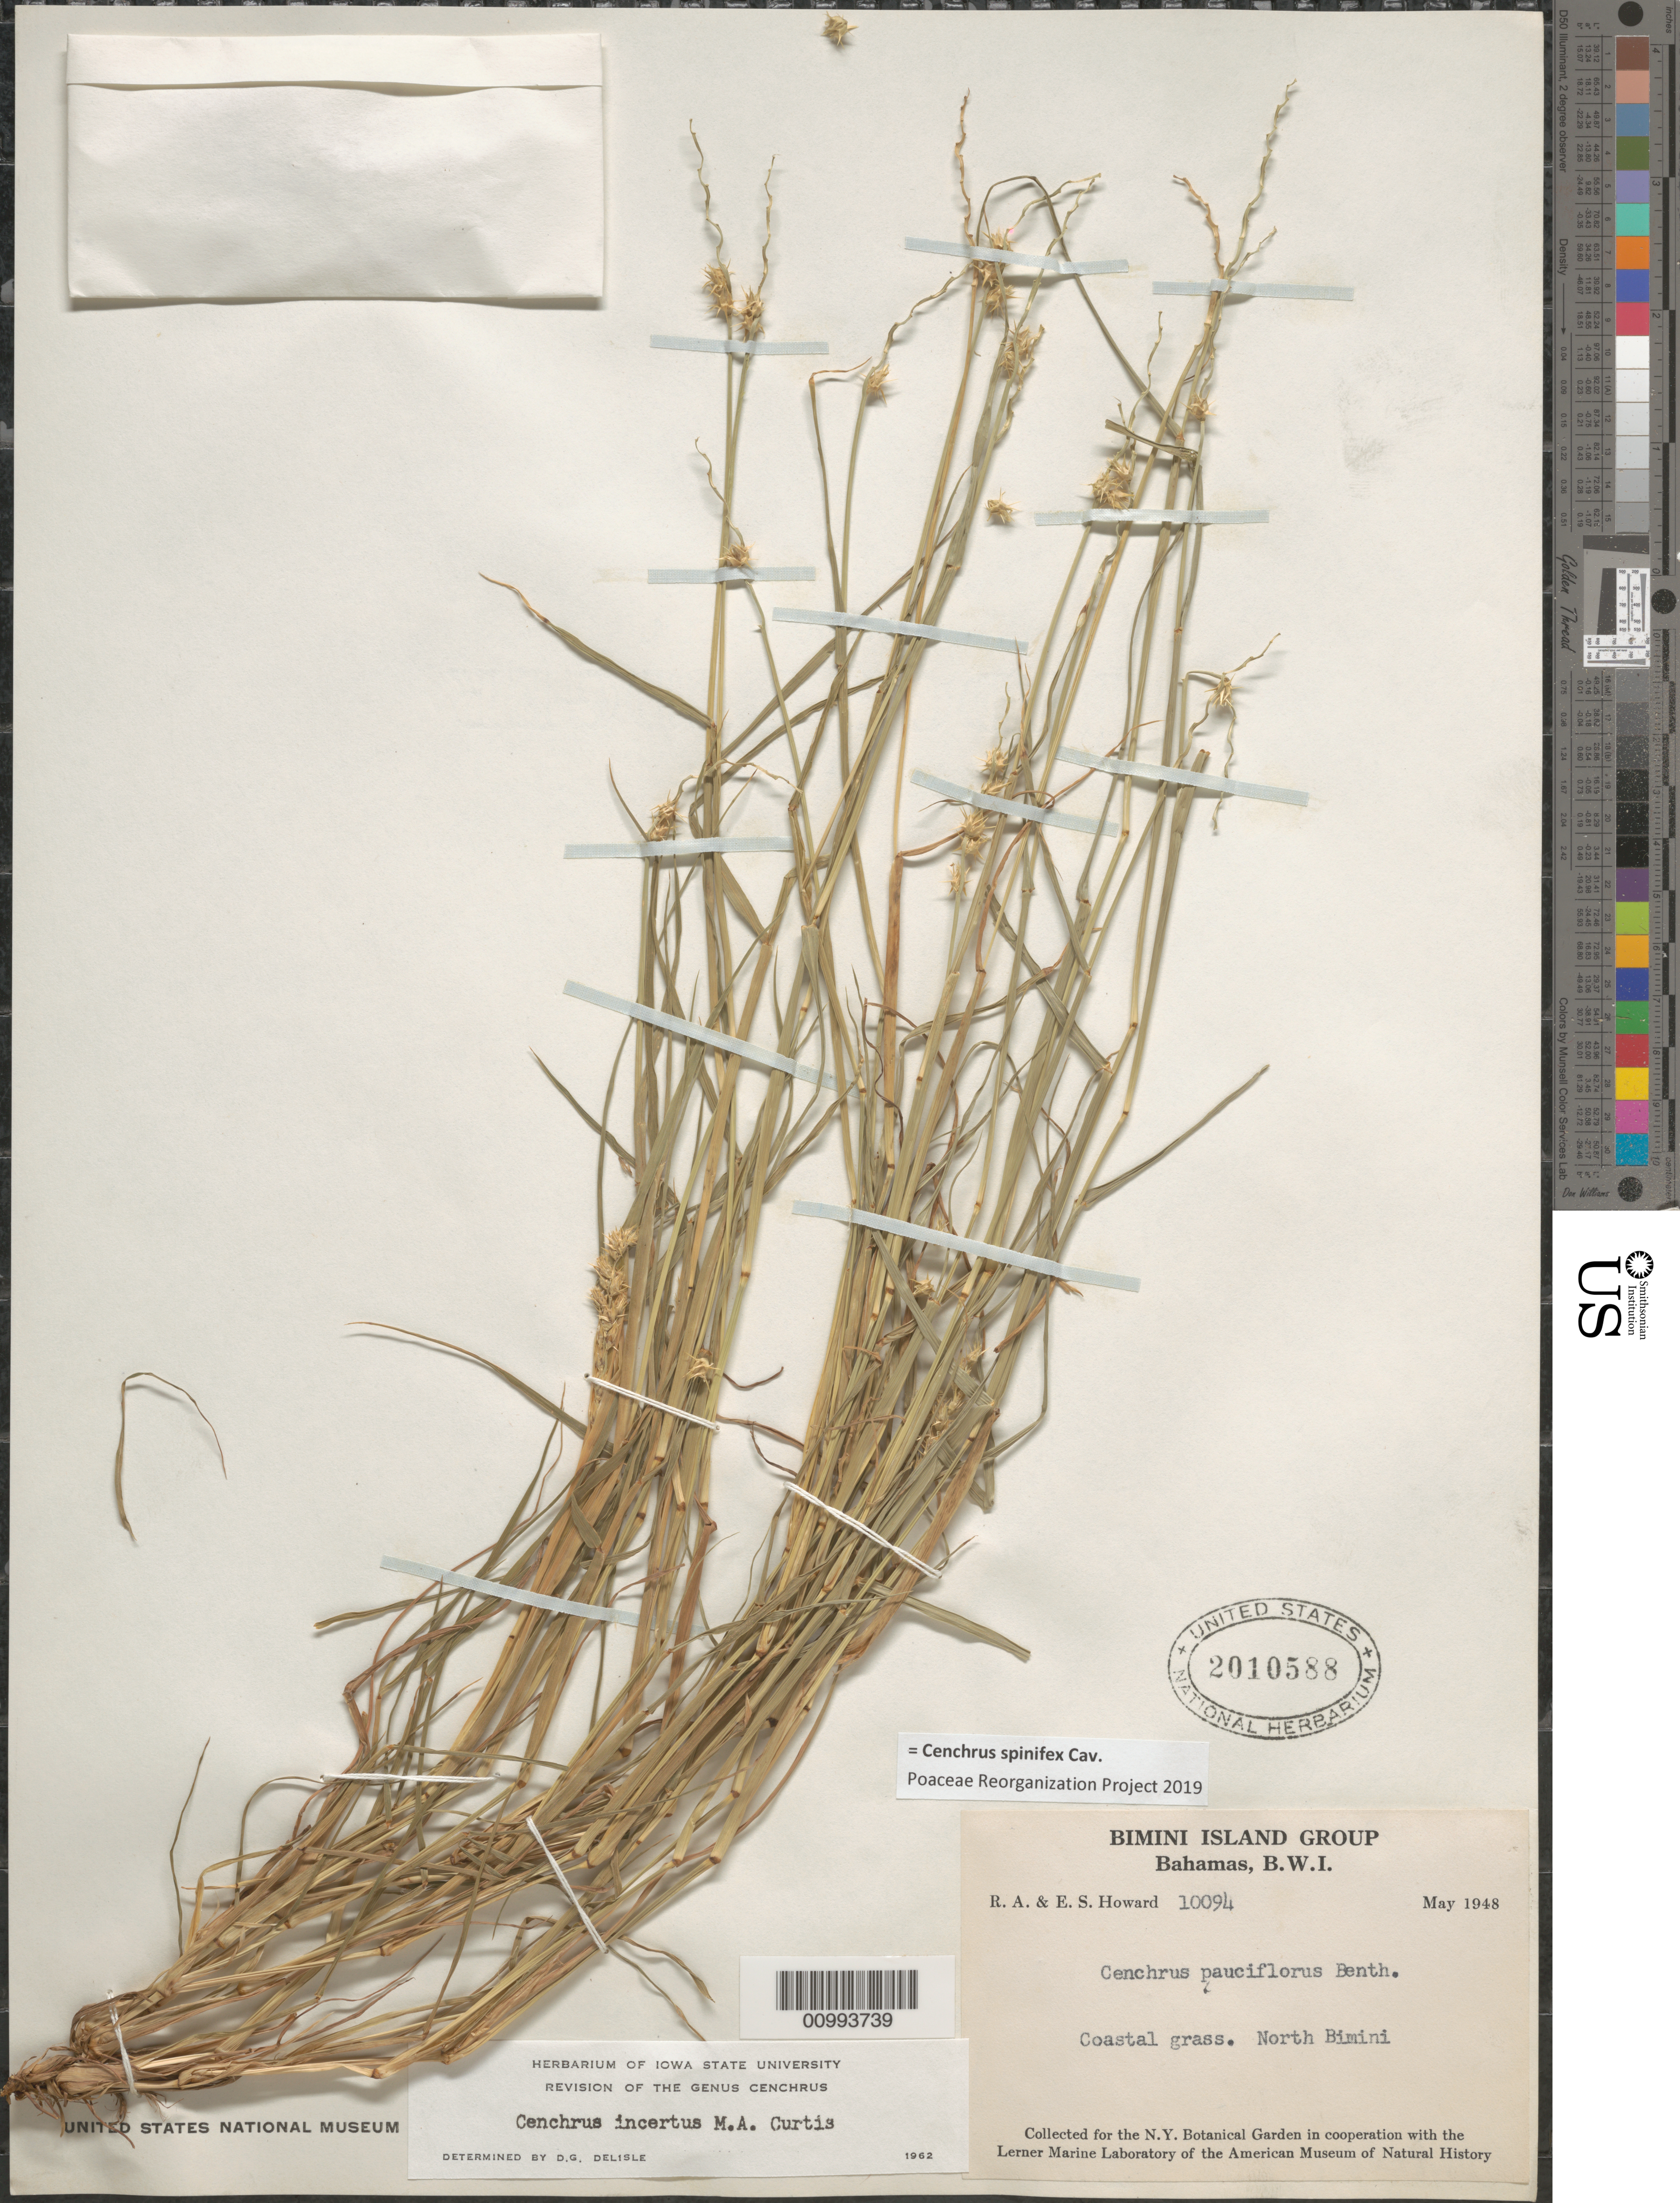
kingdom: Plantae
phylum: Tracheophyta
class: Liliopsida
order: Poales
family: Poaceae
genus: Cenchrus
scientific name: Cenchrus spinifex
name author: Cav.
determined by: Poaceae Reorganization Project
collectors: R. A. Howard & E. S. Howard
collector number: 10094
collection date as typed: May 1948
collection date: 1948-05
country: Bahamas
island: North Bimini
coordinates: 0 N, 0 E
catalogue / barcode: US 2010588